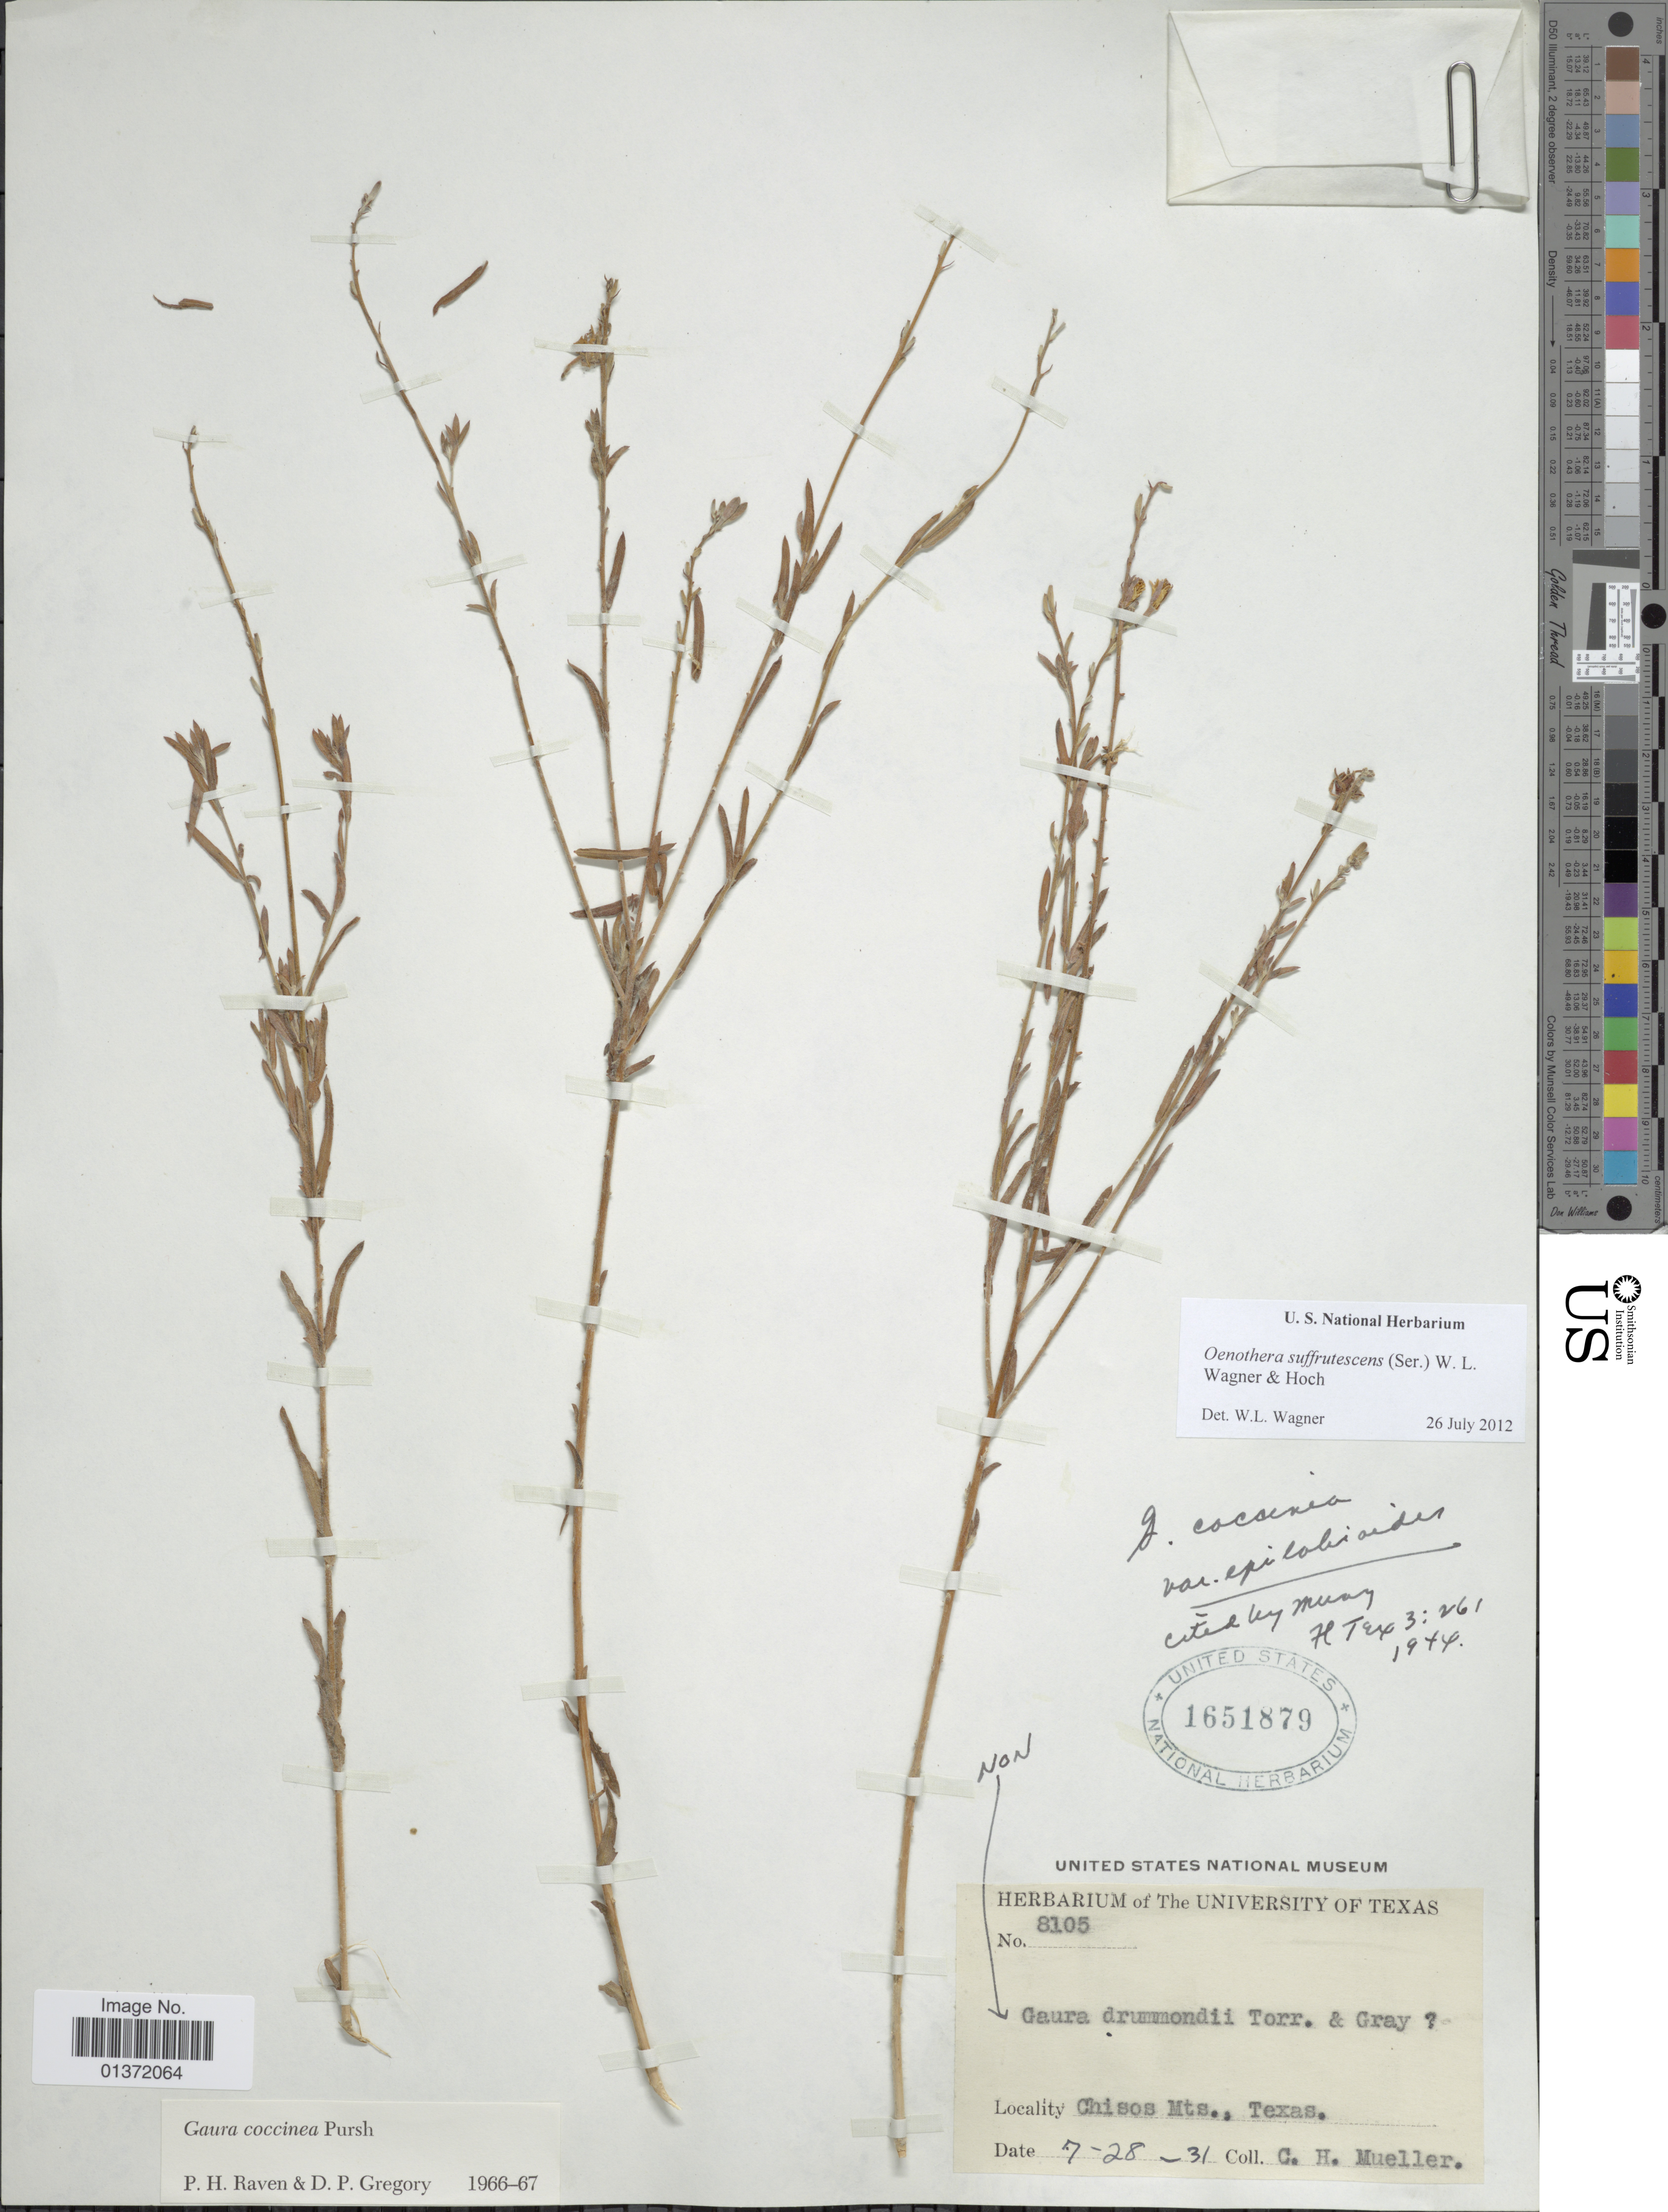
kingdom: Plantae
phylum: Tracheophyta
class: Magnoliopsida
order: Myrtales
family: Onagraceae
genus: Oenothera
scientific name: Oenothera suffrutescens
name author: (Ser.) W.L. Wagner & Hoch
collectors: G. Mueller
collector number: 8105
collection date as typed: Transcribed d/m/y: 28/7/31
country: United States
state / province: Texas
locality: Chisos mts.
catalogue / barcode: US 1651879